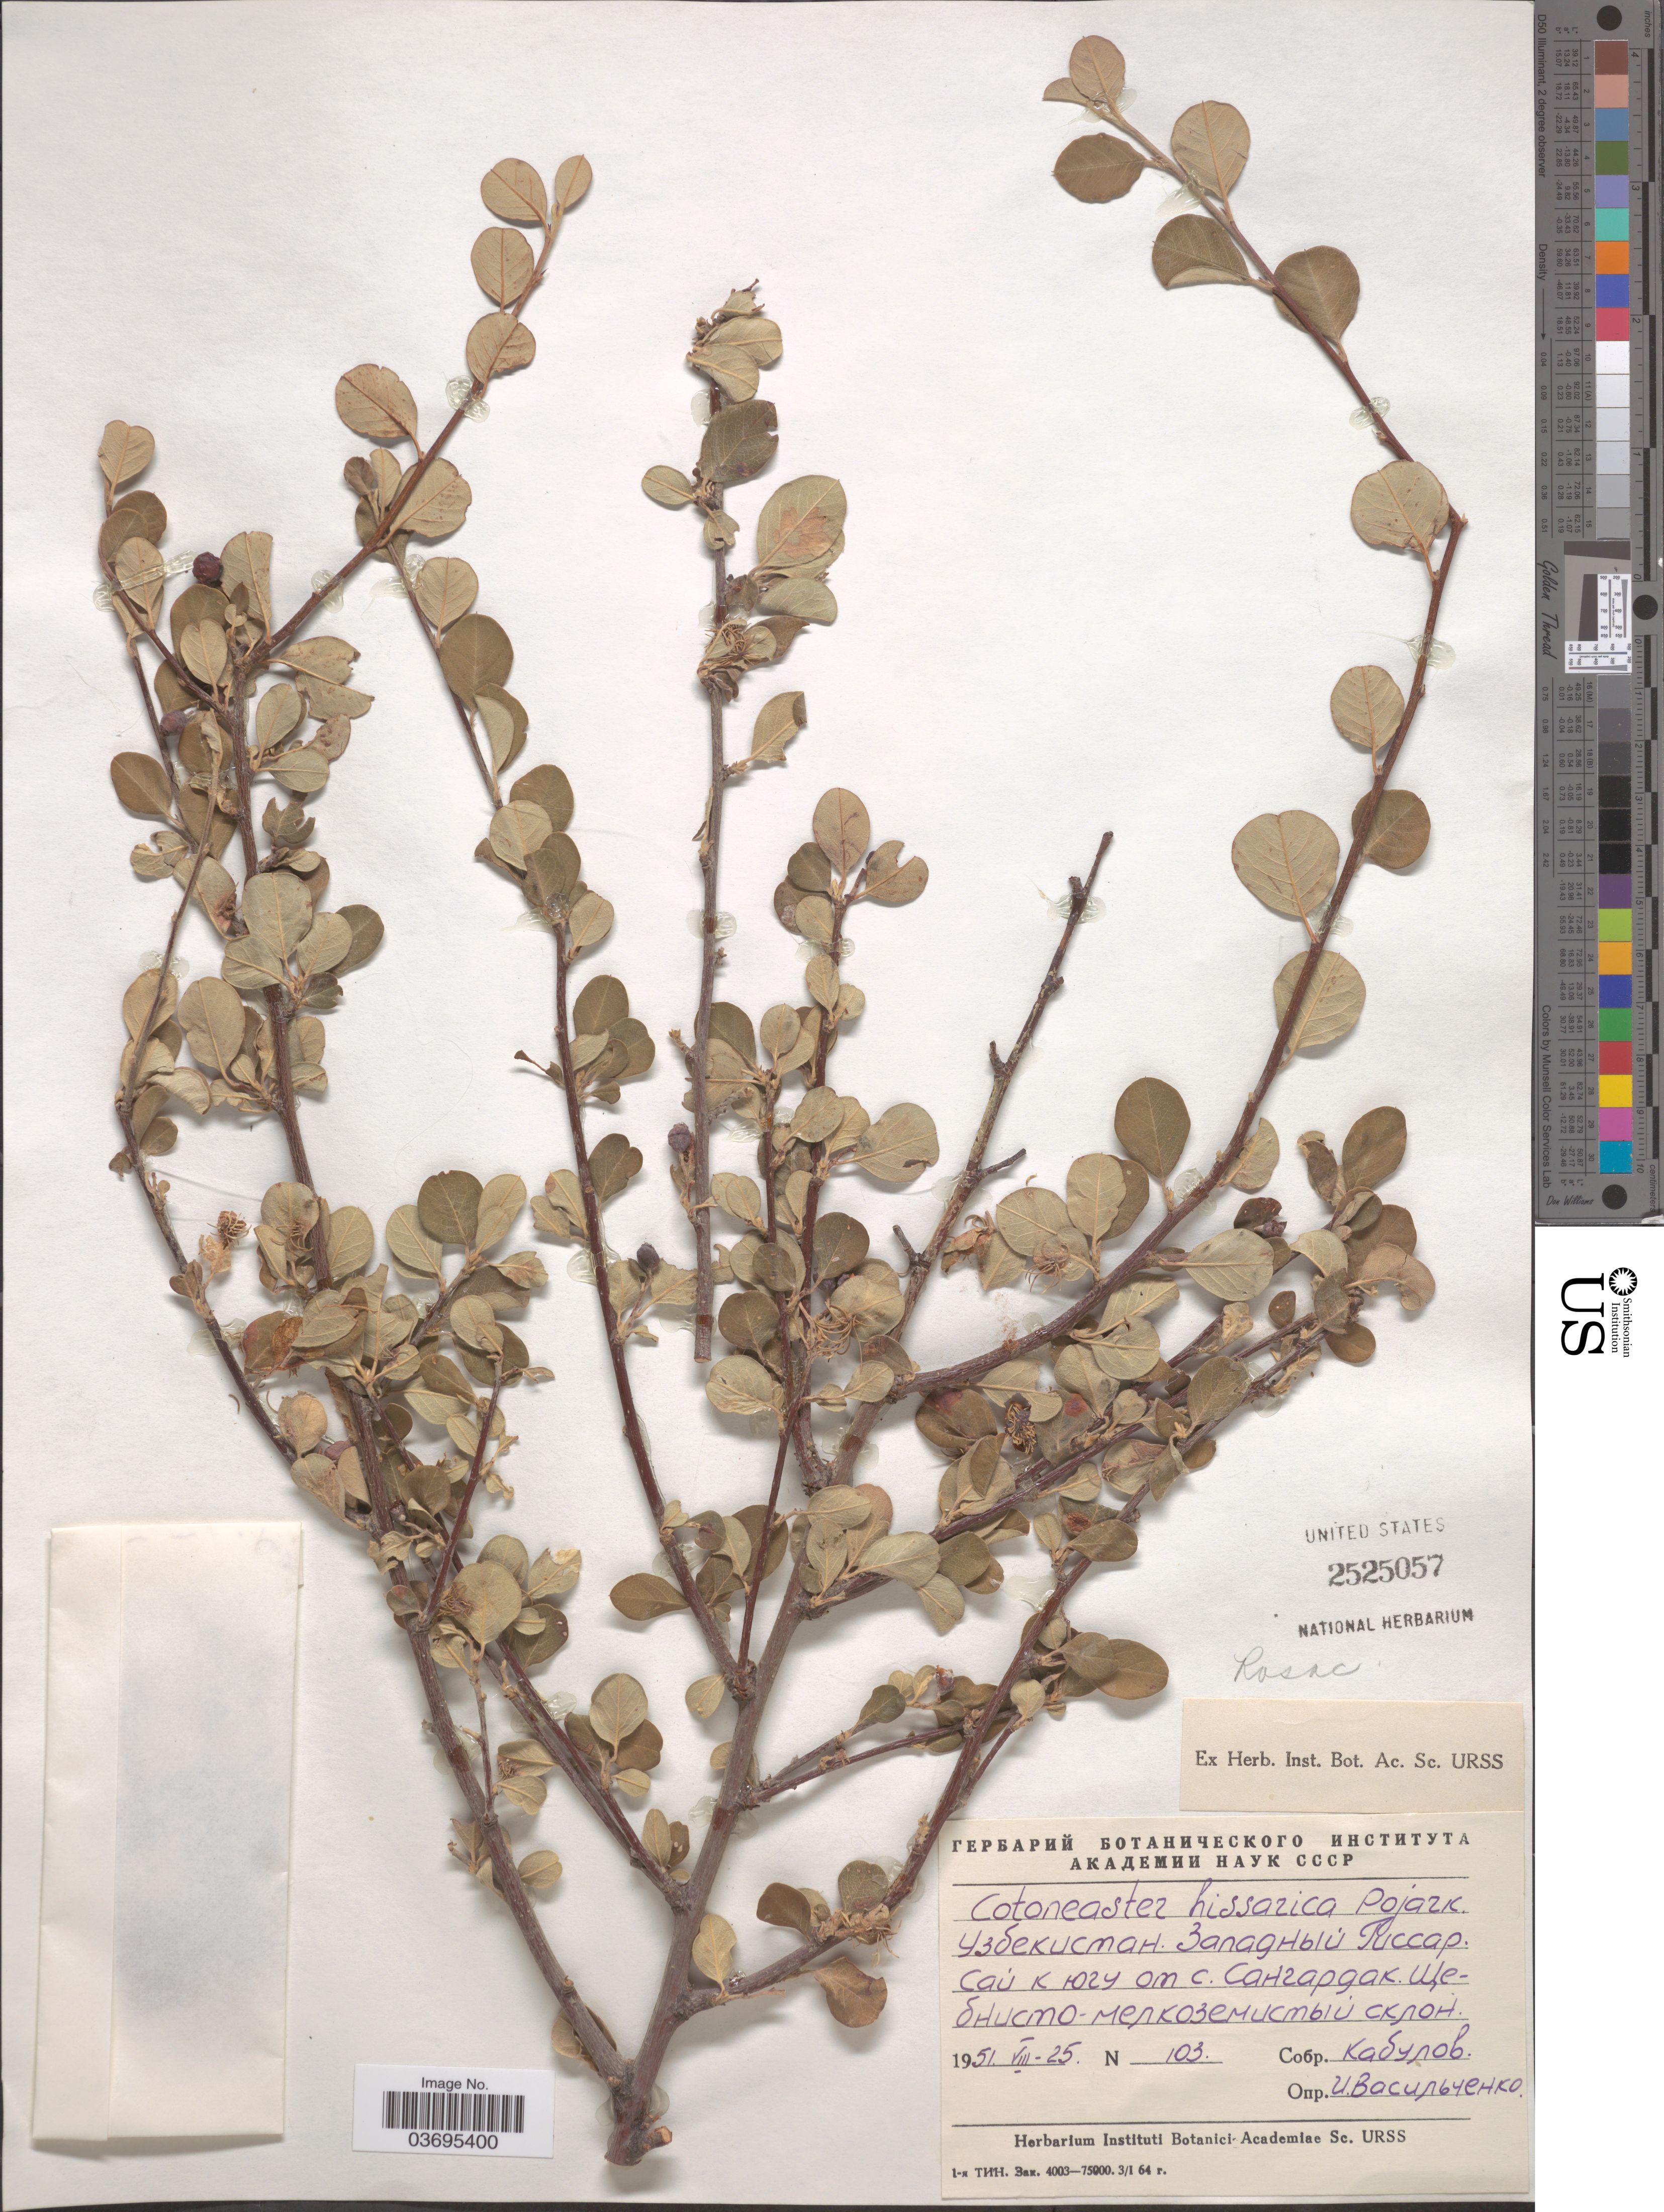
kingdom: Plantae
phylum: Tracheophyta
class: Magnoliopsida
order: Rosales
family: Rosaceae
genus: Cotoneaster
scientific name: Cotoneaster hissaricus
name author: Pojark.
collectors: Kabulov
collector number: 103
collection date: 1951-08-25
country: Uzbekistan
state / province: Surxondaryo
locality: West Gissar Mts, S from Sangardak.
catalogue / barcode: US 2525057